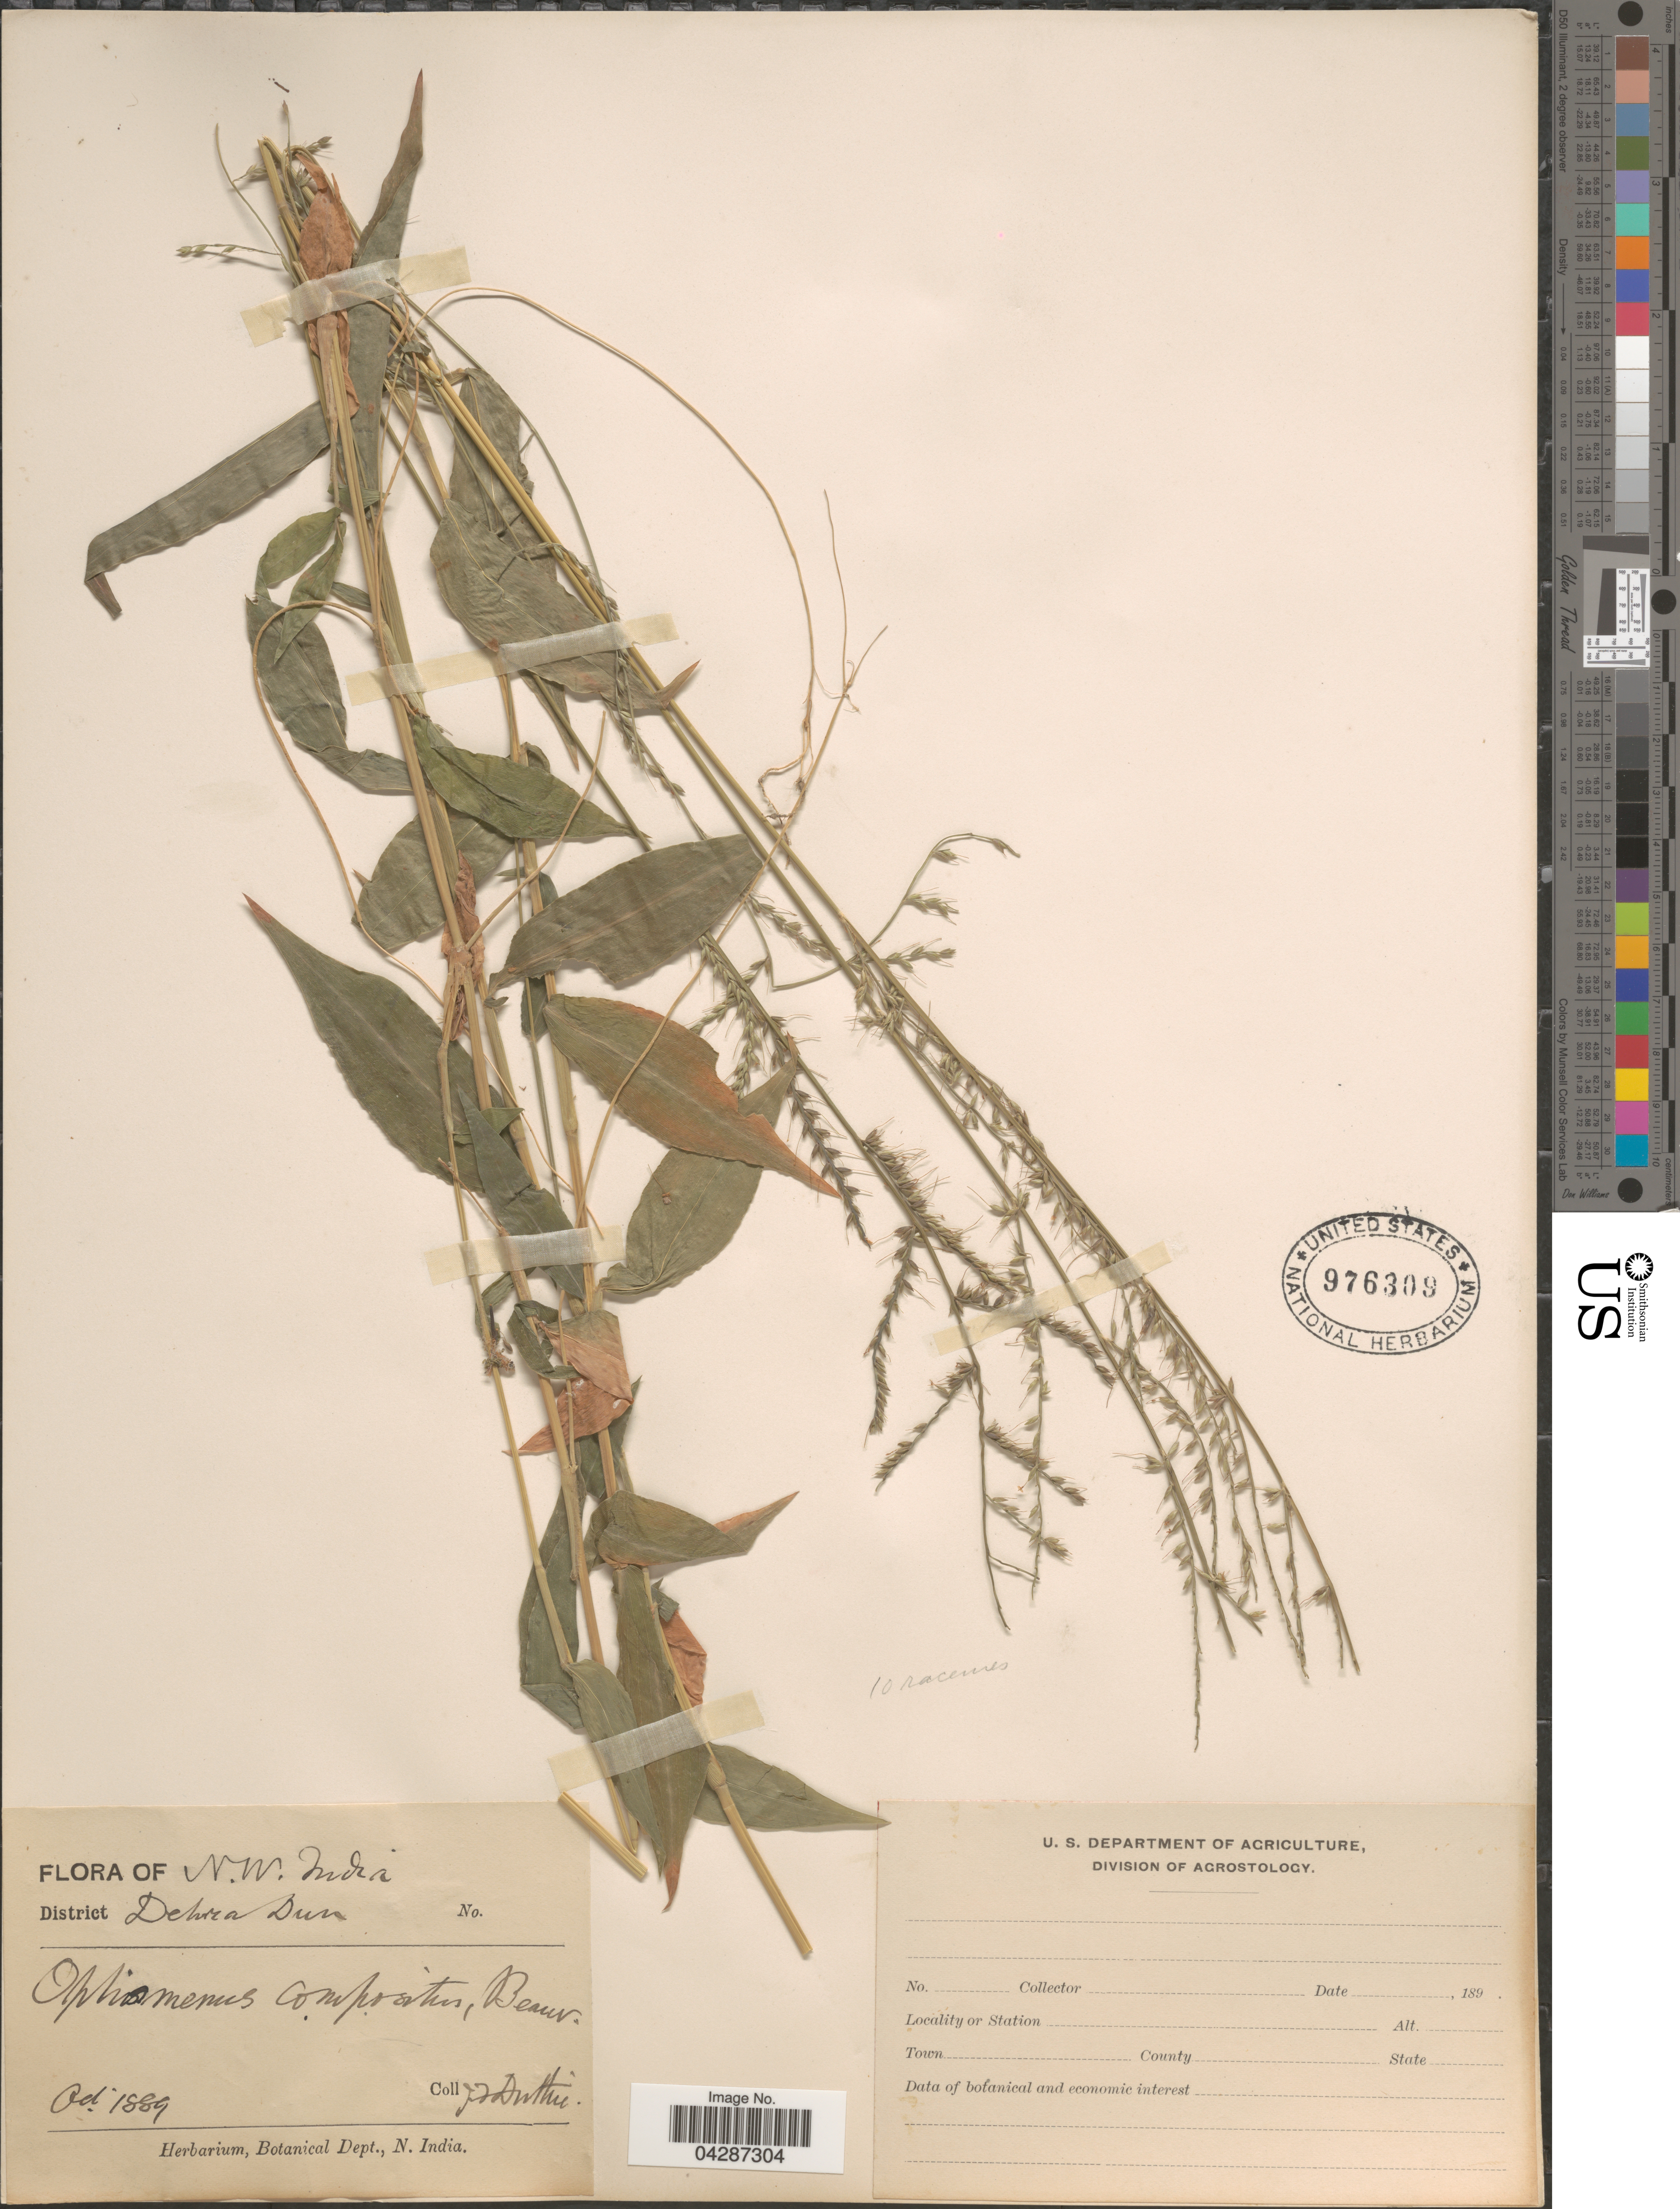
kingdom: Plantae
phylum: Tracheophyta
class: Liliopsida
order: Poales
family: Poaceae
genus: Oplismenus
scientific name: Oplismenus compositus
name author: (L.) P. Beauv.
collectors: J. F. Duthie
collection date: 1889-10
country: India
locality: N.W. India. District Dehra Dun.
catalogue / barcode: US 976309